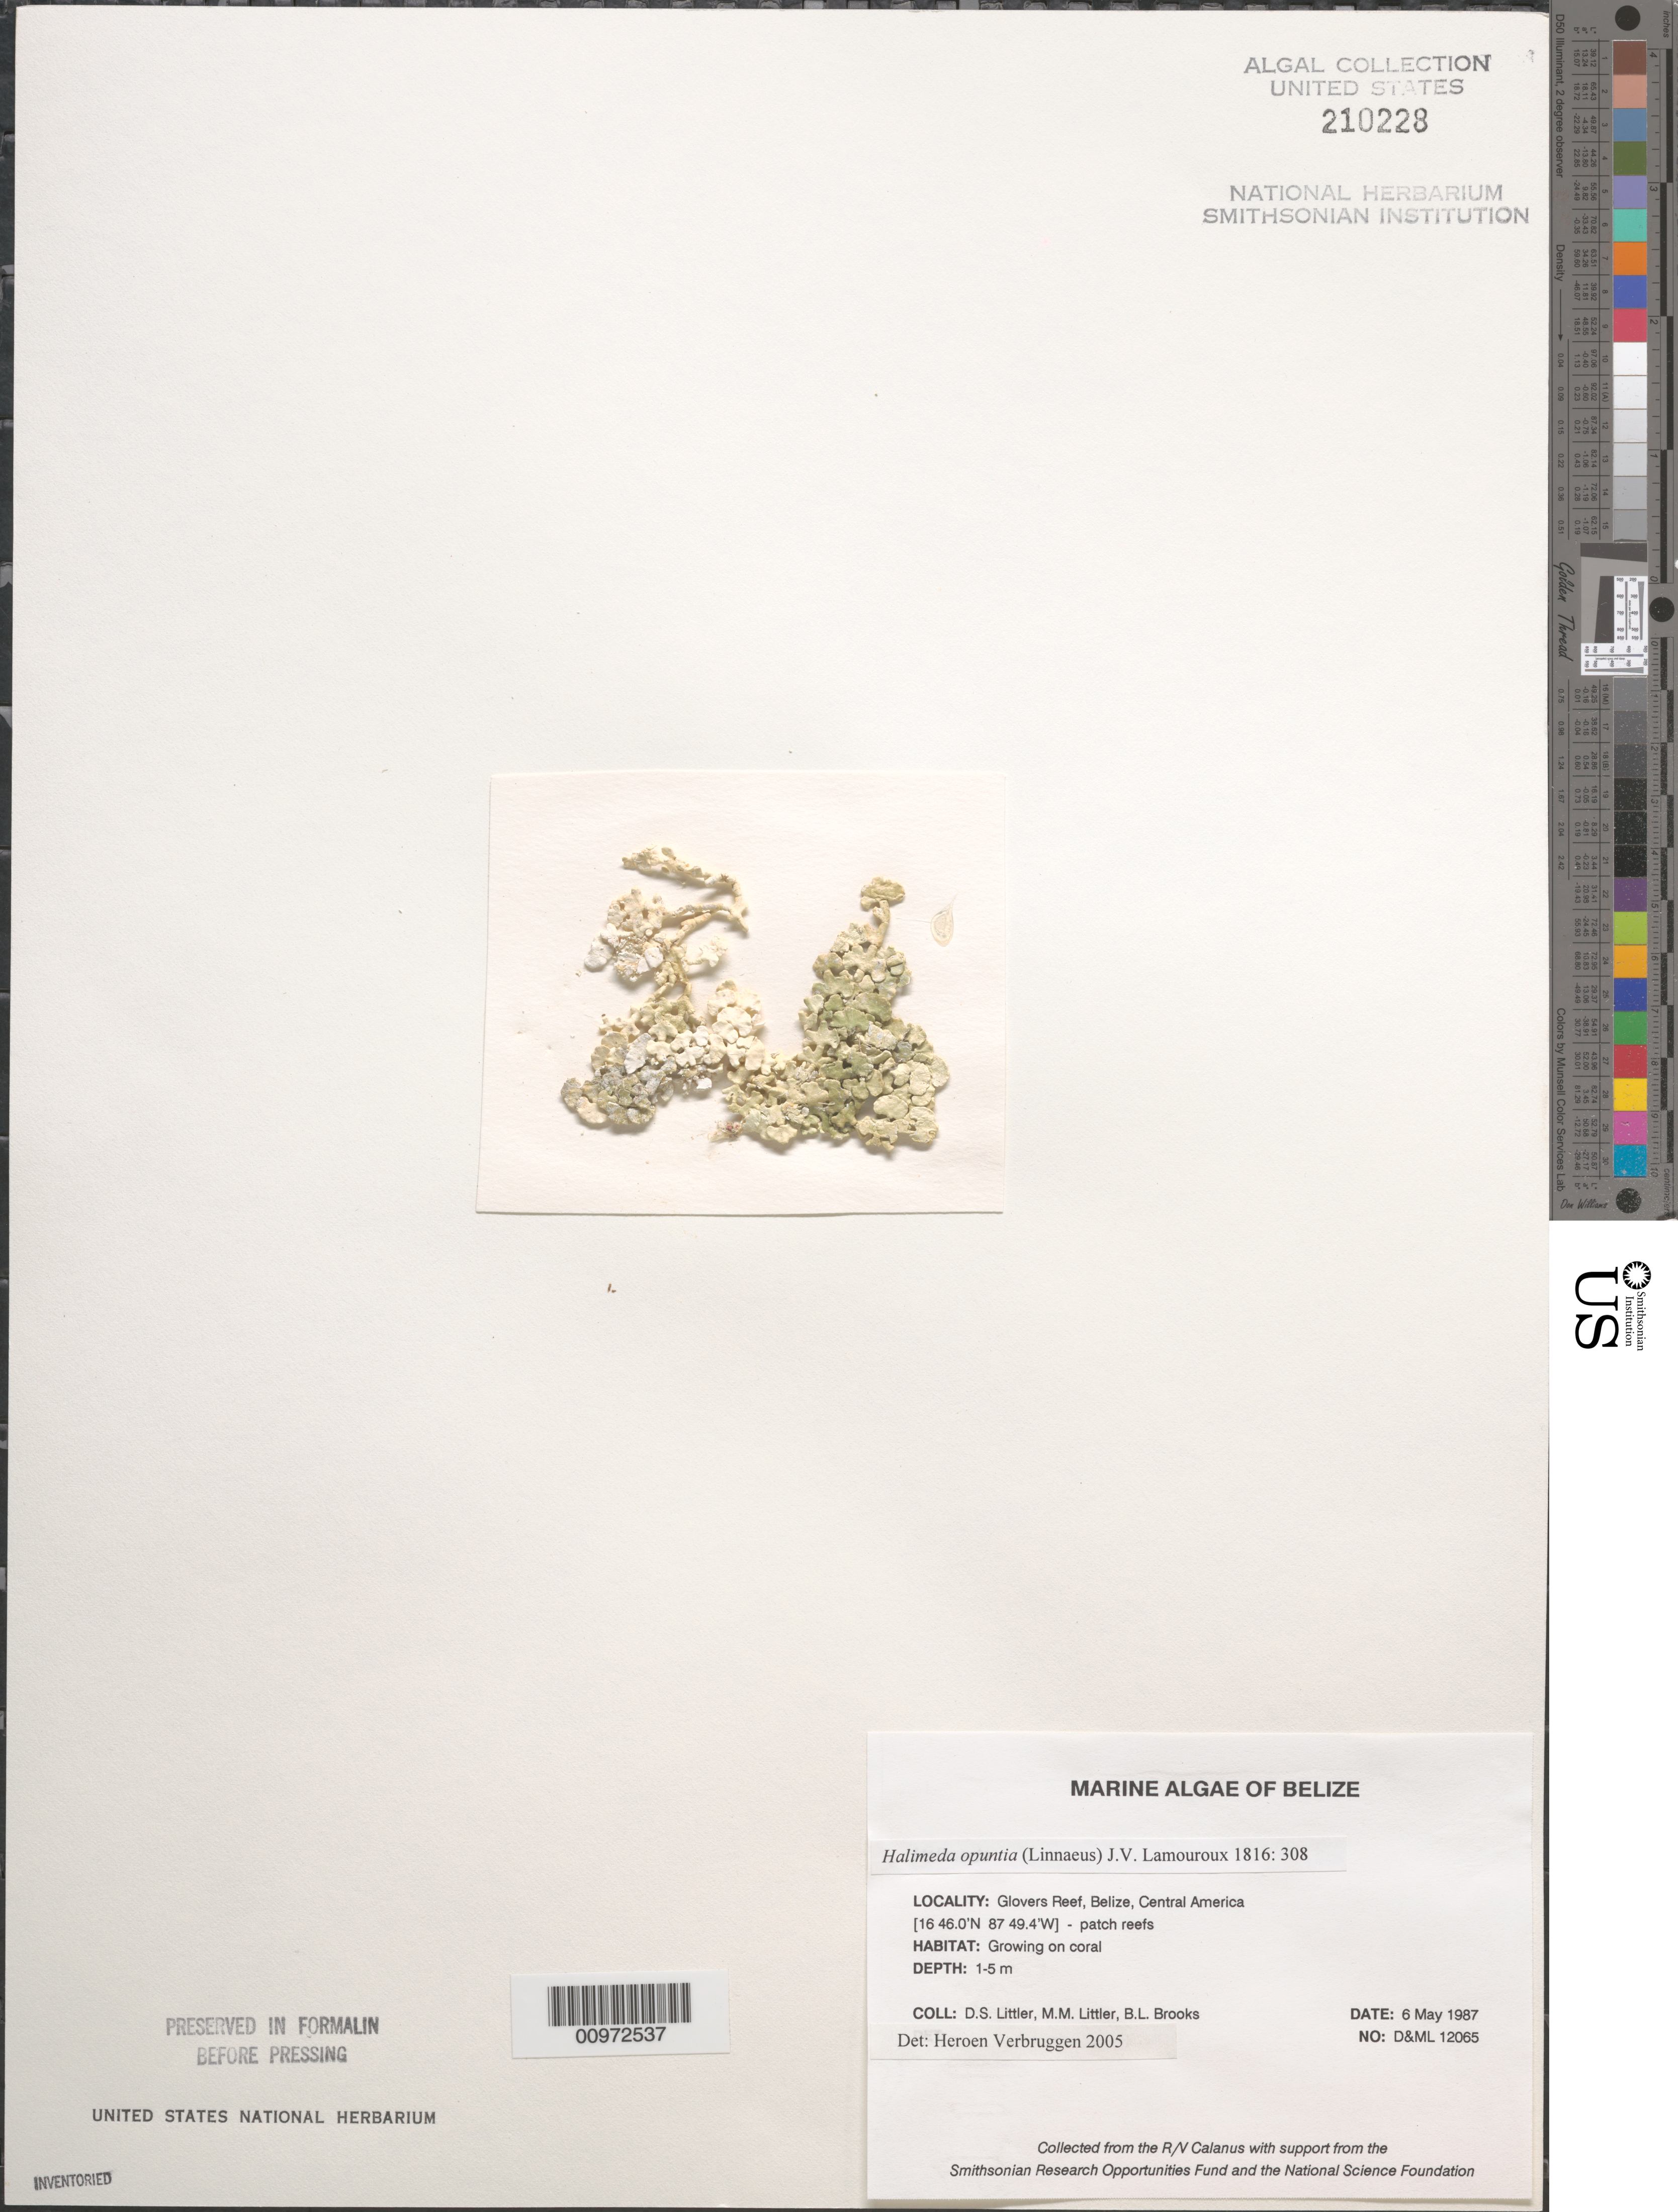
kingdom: Plantae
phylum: Chlorophyta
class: Ulvophyceae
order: Bryopsidales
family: Halimedaceae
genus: Halimeda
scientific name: Halimeda opuntia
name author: (L.) J.V.Lamouroux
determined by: Verbruggen, H.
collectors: D. S. Littler, M. M. Littler & B. Brooks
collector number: D&ML 12065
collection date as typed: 06 May 1987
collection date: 1987-05-06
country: Belize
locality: Glover's Reef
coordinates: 16 46.0' N, 87 49.4' W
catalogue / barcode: US 210228